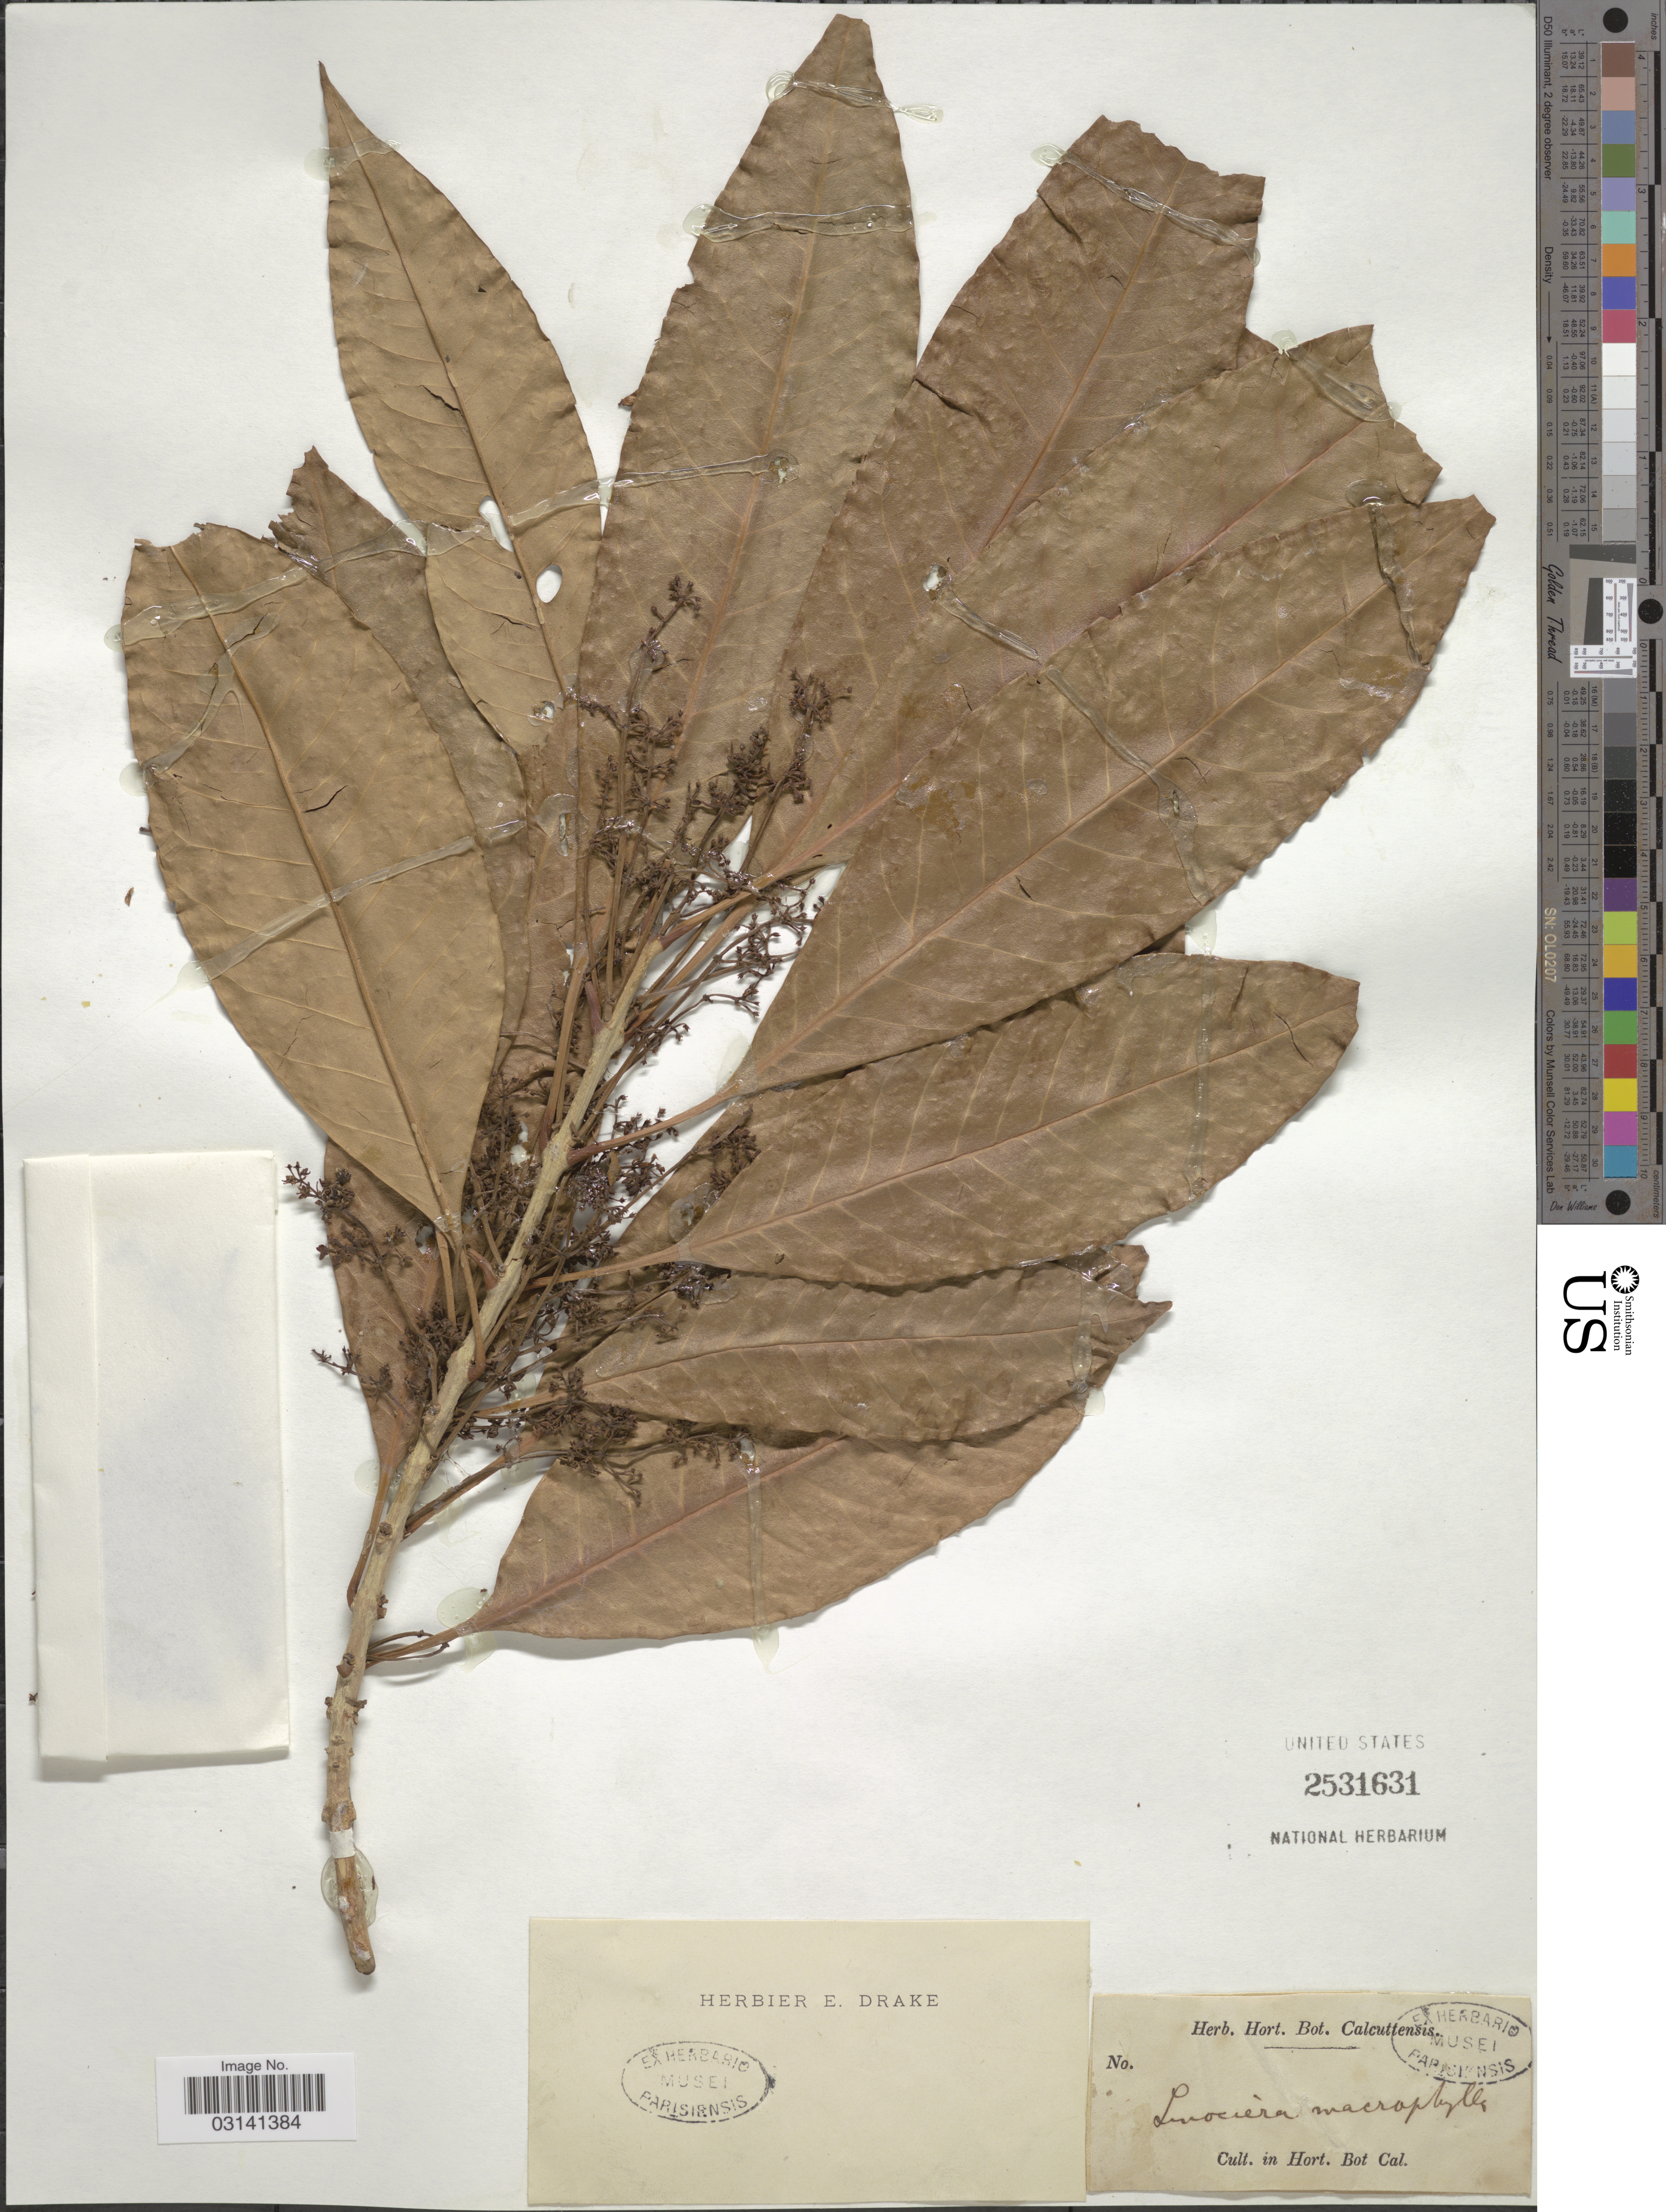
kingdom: Plantae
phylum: Tracheophyta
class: Magnoliopsida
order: Lamiales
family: Oleaceae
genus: Chionanthus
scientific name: Chionanthus ramiflorus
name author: Roxb.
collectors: ex herb. horti Calcuttensis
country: India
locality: Cult. in Hort. Bot. Cal.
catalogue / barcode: US 2531631